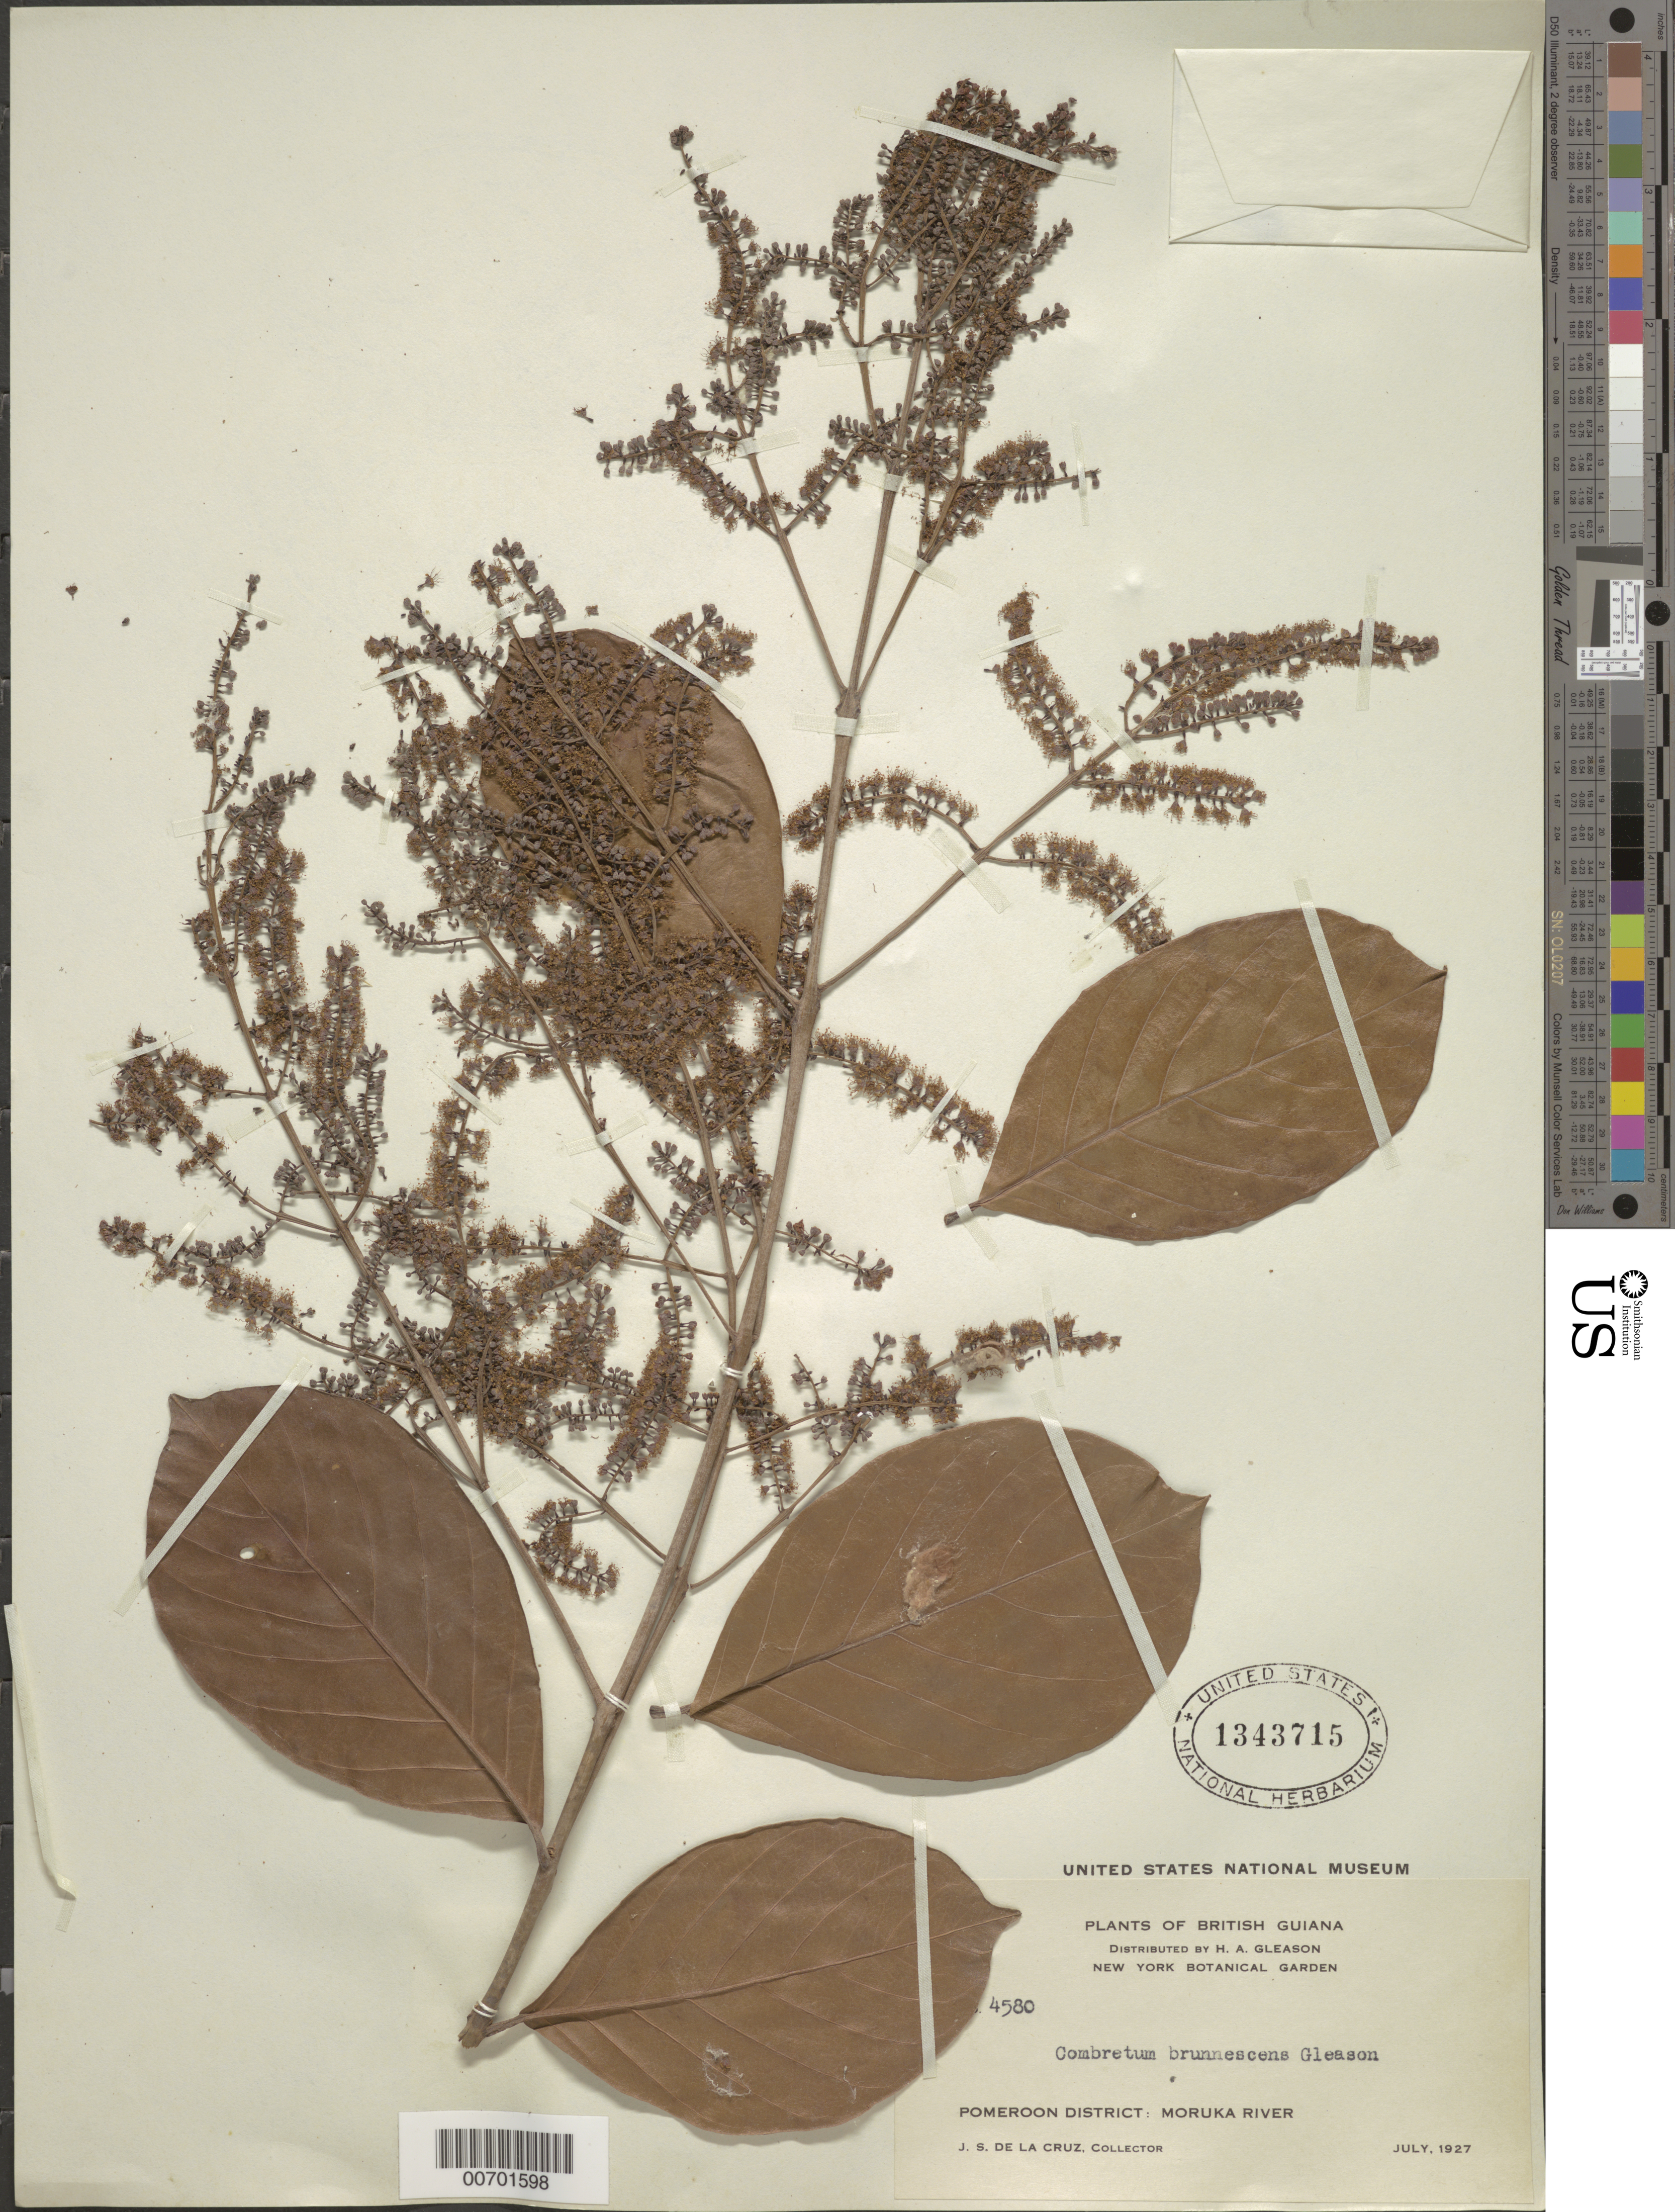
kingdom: Plantae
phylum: Tracheophyta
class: Magnoliopsida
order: Myrtales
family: Combretaceae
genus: Combretum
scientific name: Combretum brunnescens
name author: Gleason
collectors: J. S. de la Cruz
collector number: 4580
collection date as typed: Jul-27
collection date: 1927-07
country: Guyana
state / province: Barima-Waini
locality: Moruka R., Pomeroon Dist.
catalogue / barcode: US 1343715